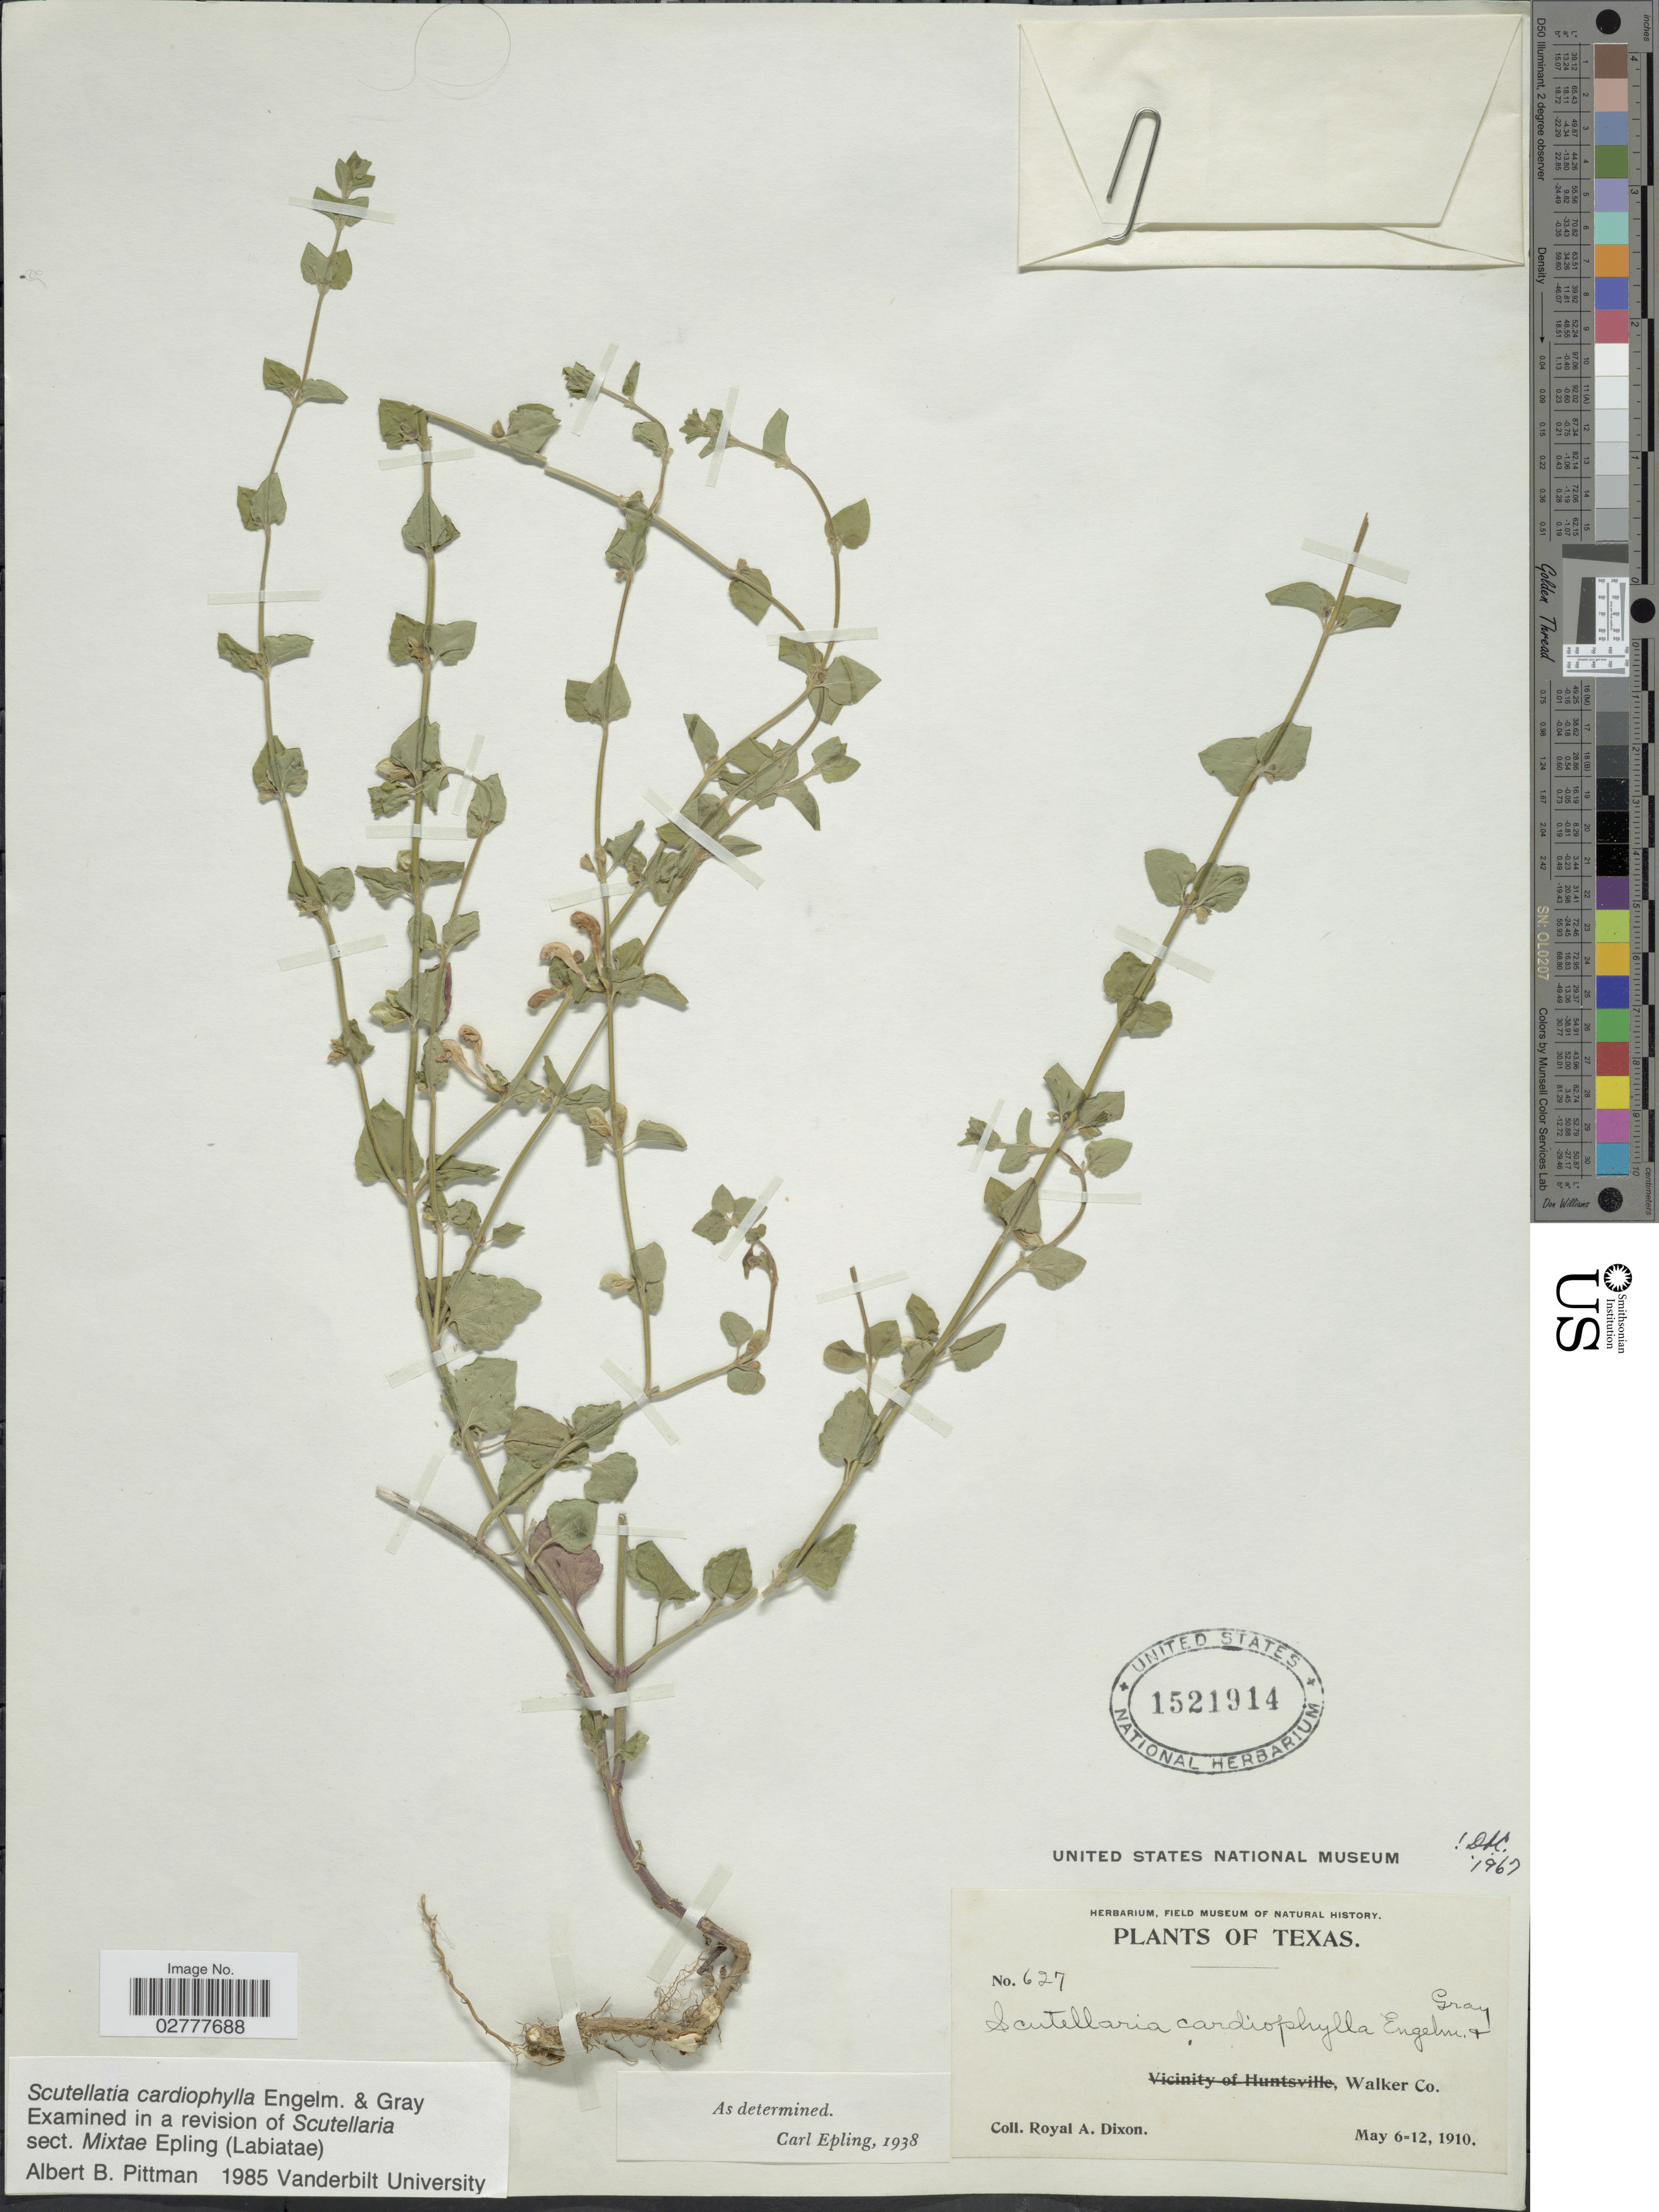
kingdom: Plantae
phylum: Tracheophyta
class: Magnoliopsida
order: Lamiales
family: Lamiaceae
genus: Scutellaria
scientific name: Scutellaria cardiophylla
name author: Engelm. & A. Gray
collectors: R. A. Dixon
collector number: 627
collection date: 1910-05-06/1910-05-12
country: United States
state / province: Texas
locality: Walker Co.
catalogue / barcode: US 1521914